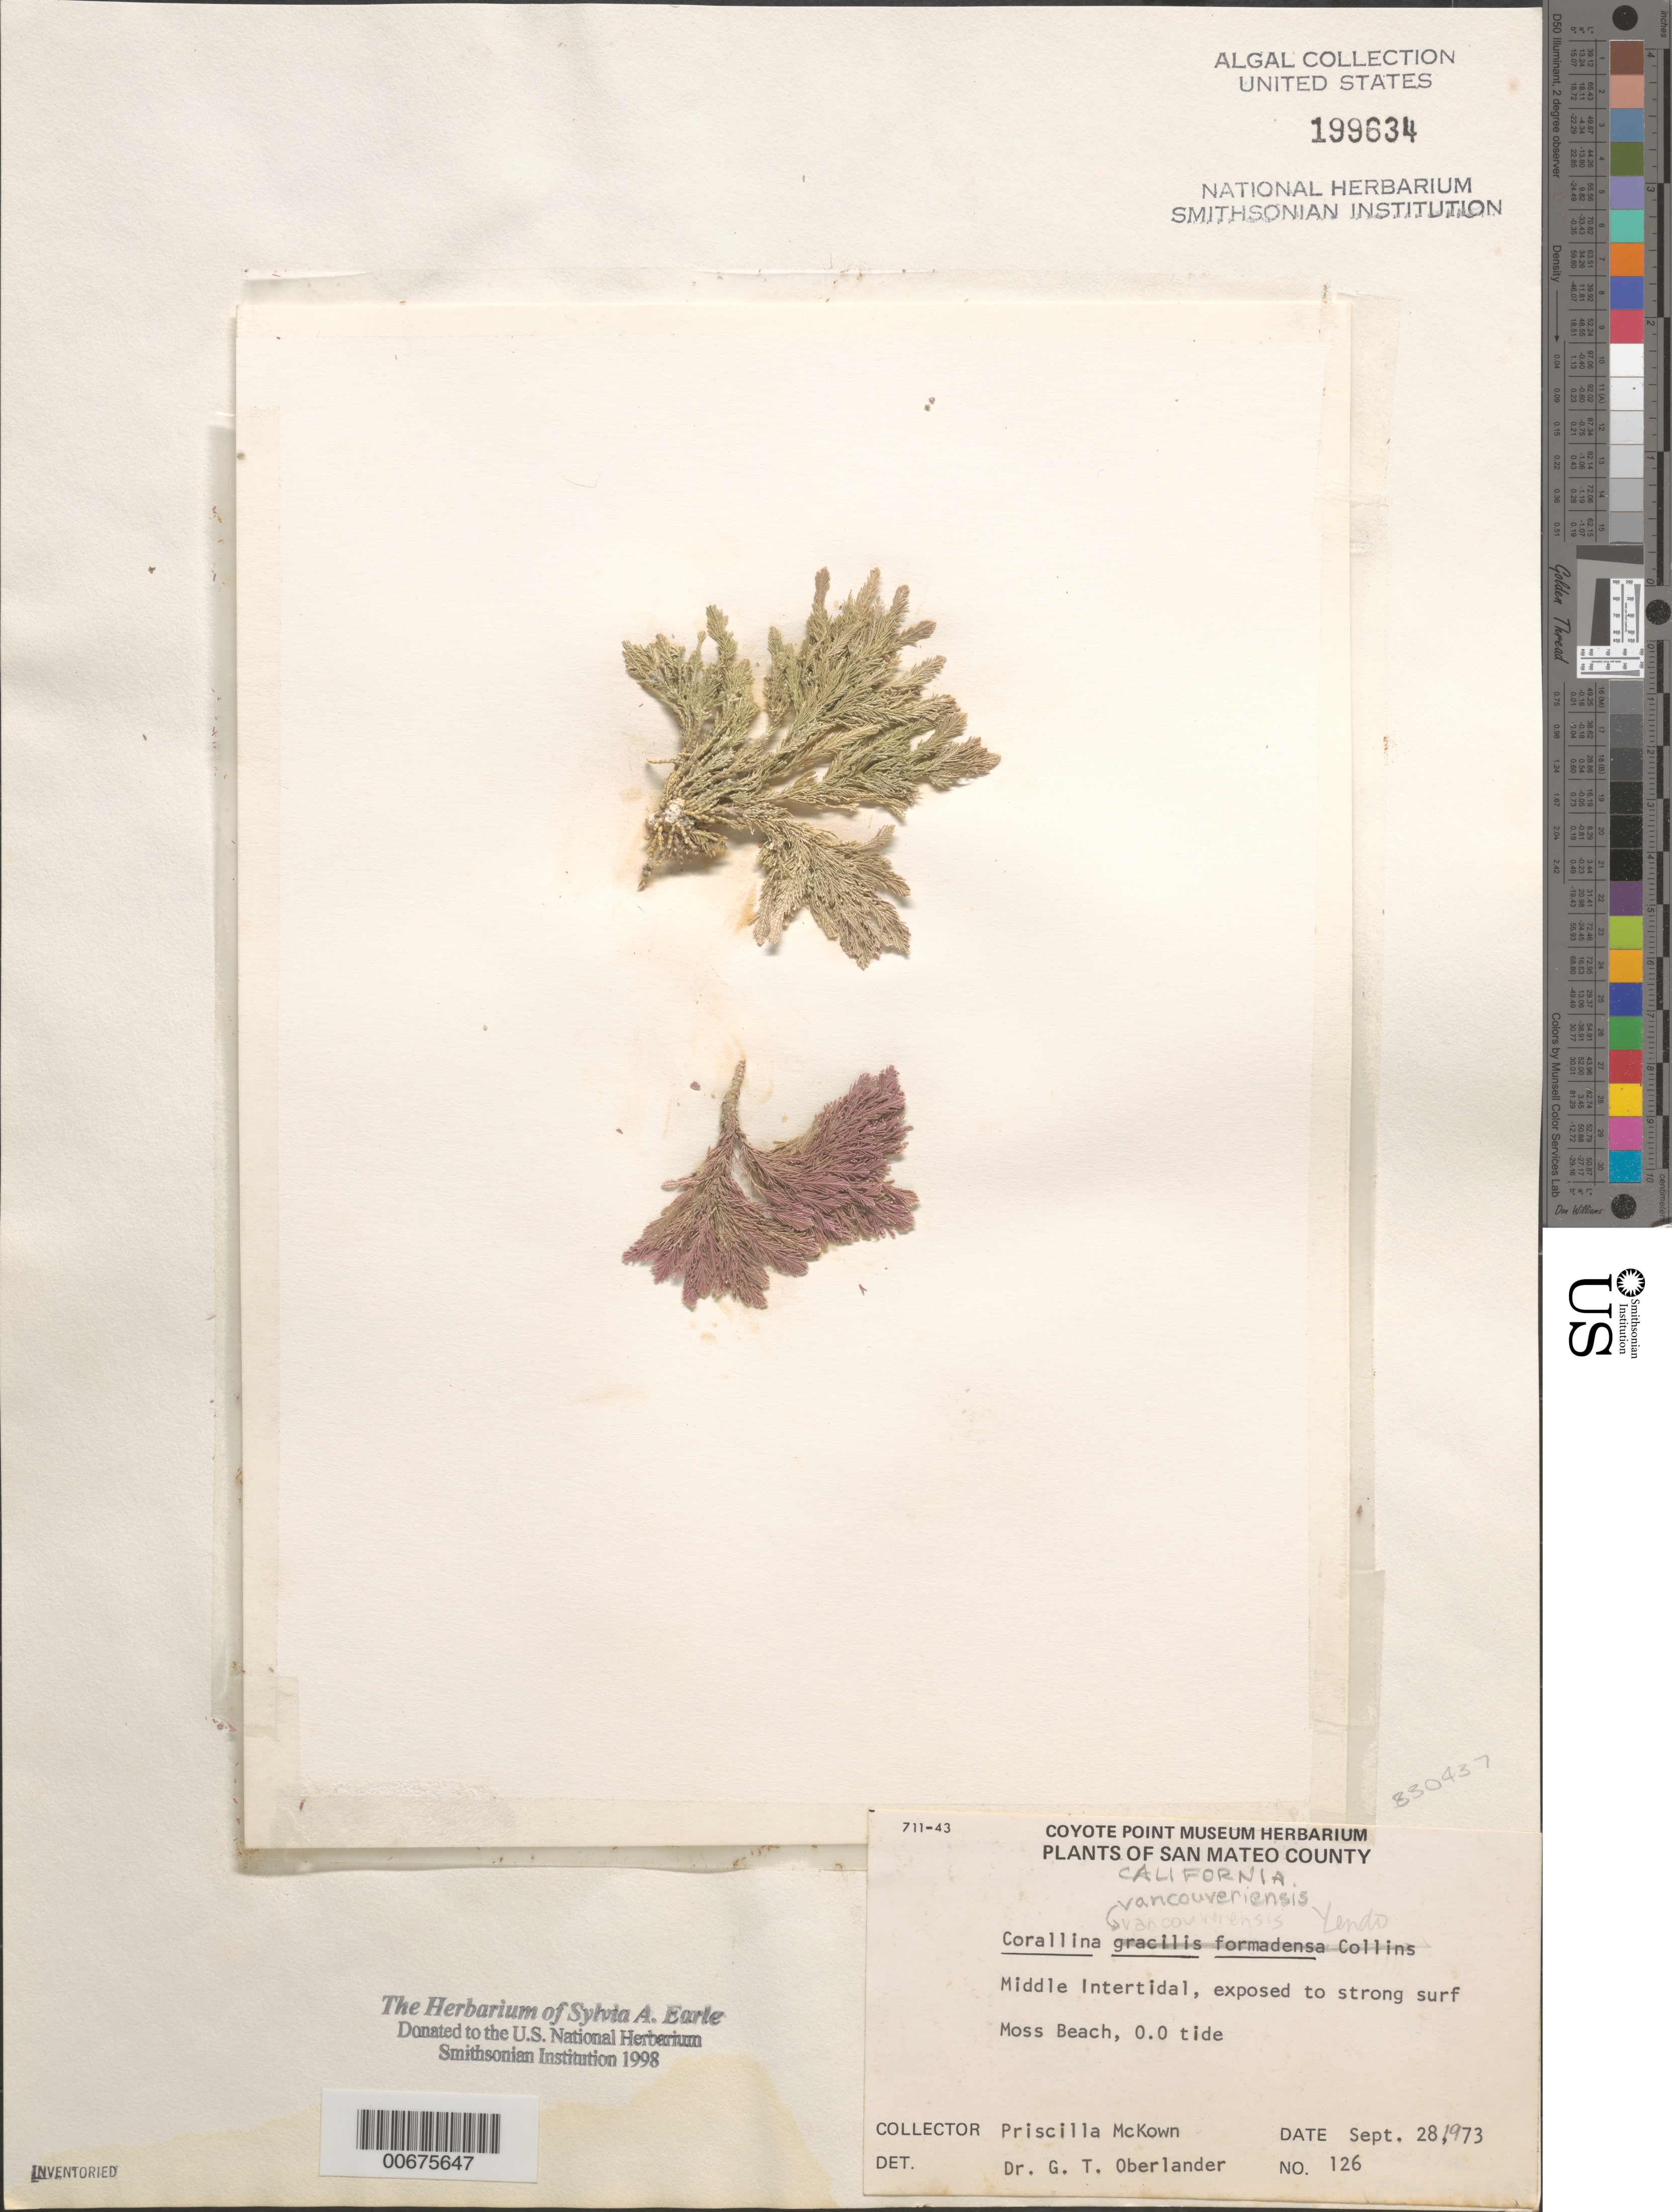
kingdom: Plantae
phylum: Rhodophyta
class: Florideophyceae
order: Corallinales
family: Corallinaceae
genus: Corallina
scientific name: Corallina vancouveriensis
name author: Yendo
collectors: P. McKown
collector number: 126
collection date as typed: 28 Sep 1973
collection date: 1973-09-28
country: United States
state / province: California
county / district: San Mateo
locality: Moss Beach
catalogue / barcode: US 199634